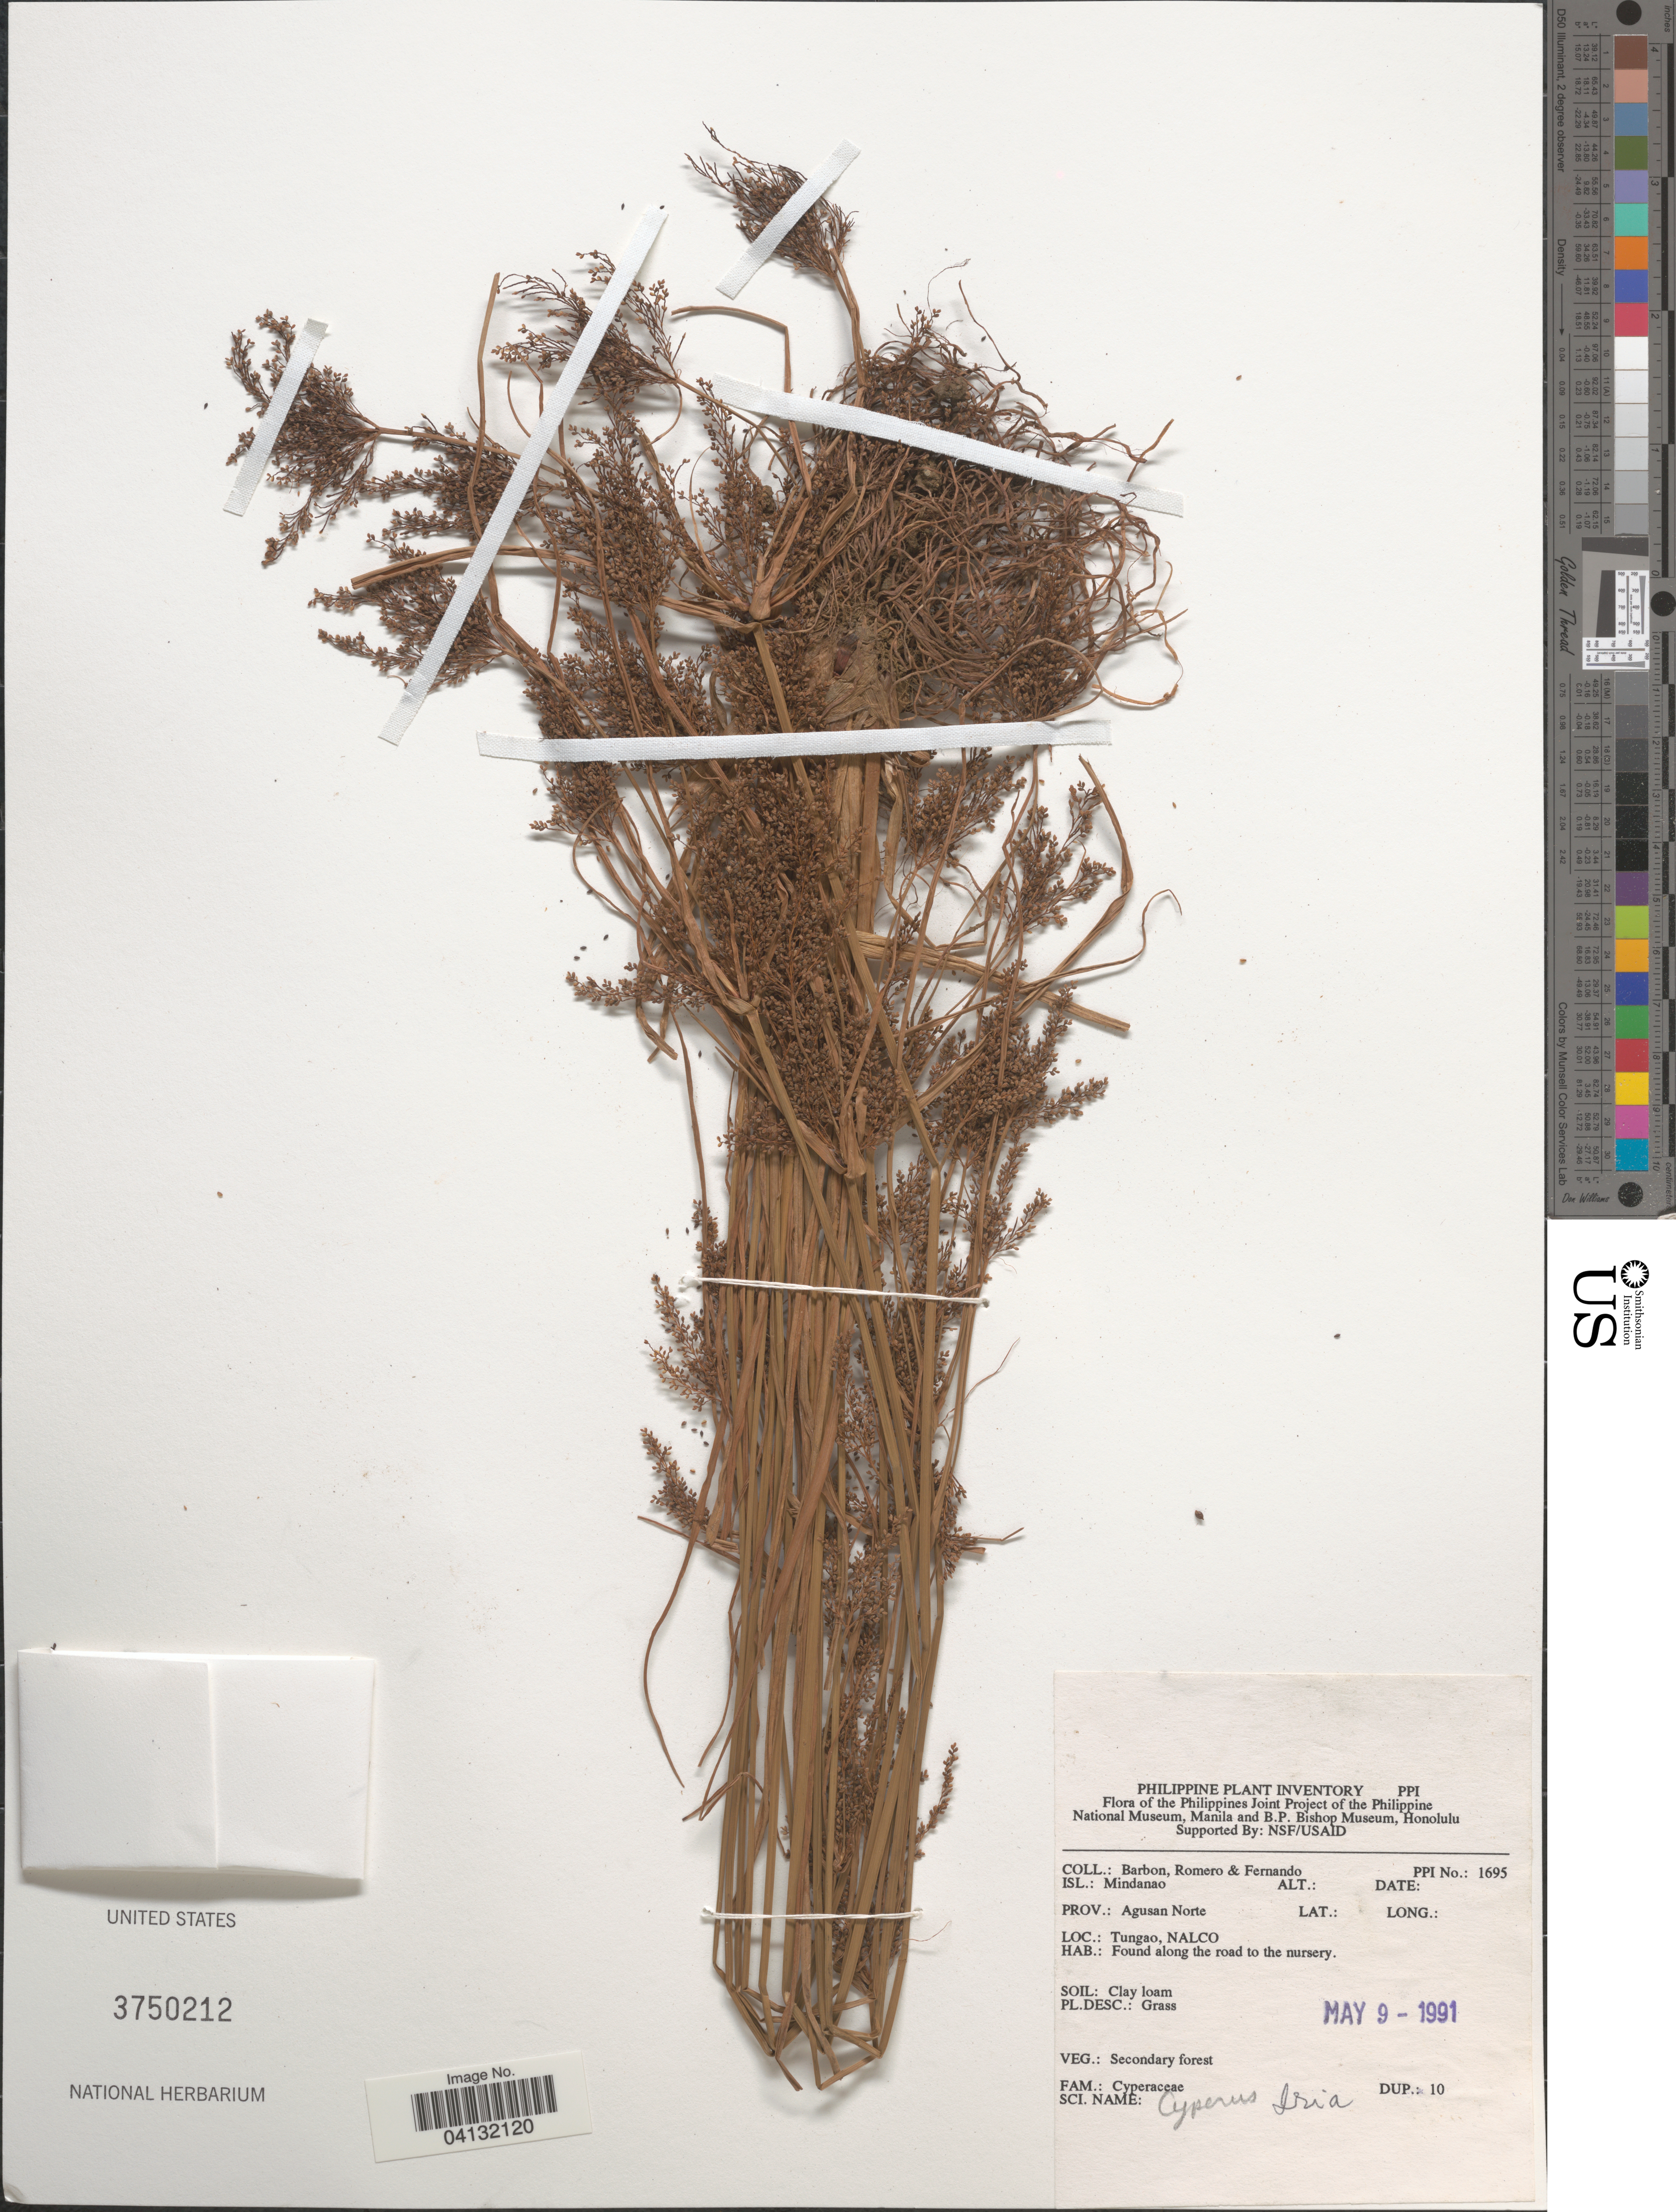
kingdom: Plantae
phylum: Tracheophyta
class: Liliopsida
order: Poales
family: Cyperaceae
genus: Cyperus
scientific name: Cyperus iria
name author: L.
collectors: Barbon, -. Romero & -- Fernando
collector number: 1695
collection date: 1991-05-09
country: Philippines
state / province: Caraga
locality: Isl.: Mindanao. Prov.: Agusan Norte. Tungao, NALCO.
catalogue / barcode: US 3750212